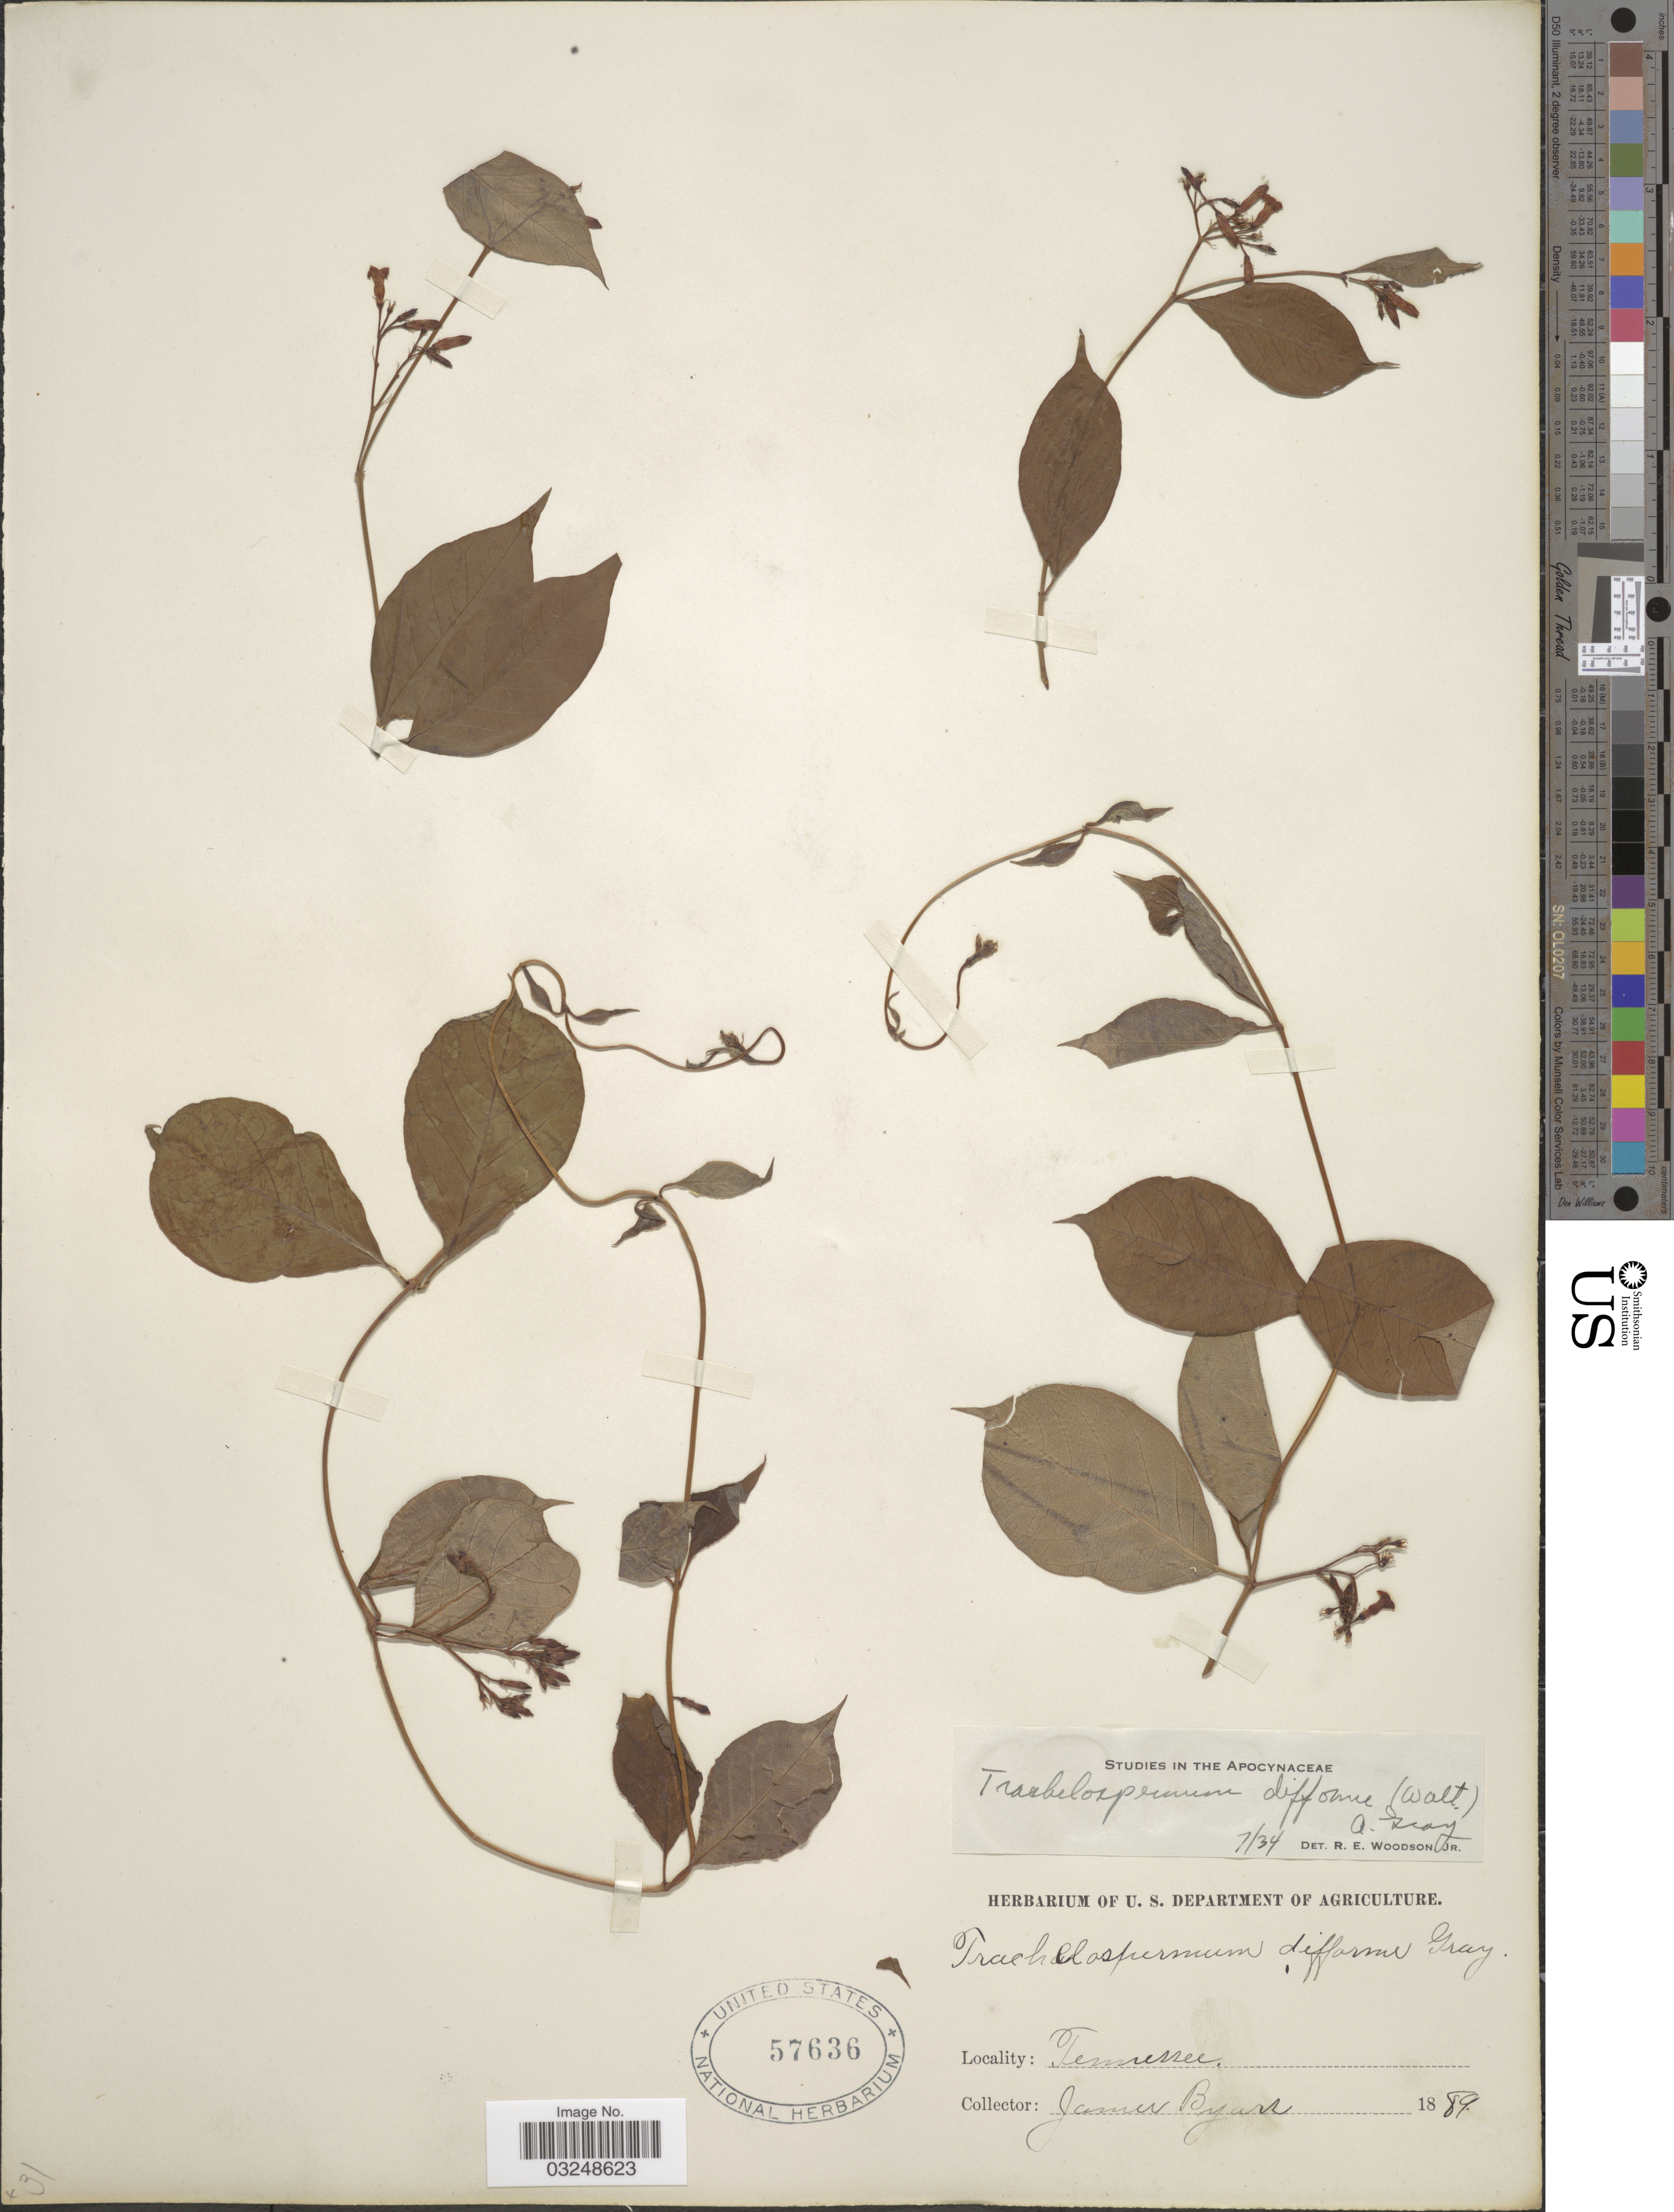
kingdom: Plantae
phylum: Tracheophyta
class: Magnoliopsida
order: Gentianales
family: Apocynaceae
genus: Trachelospermum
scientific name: Trachelospermum difforme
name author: (Walter) A. Gray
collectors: J. Byars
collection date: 1889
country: United States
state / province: Tennessee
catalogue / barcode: US 57636